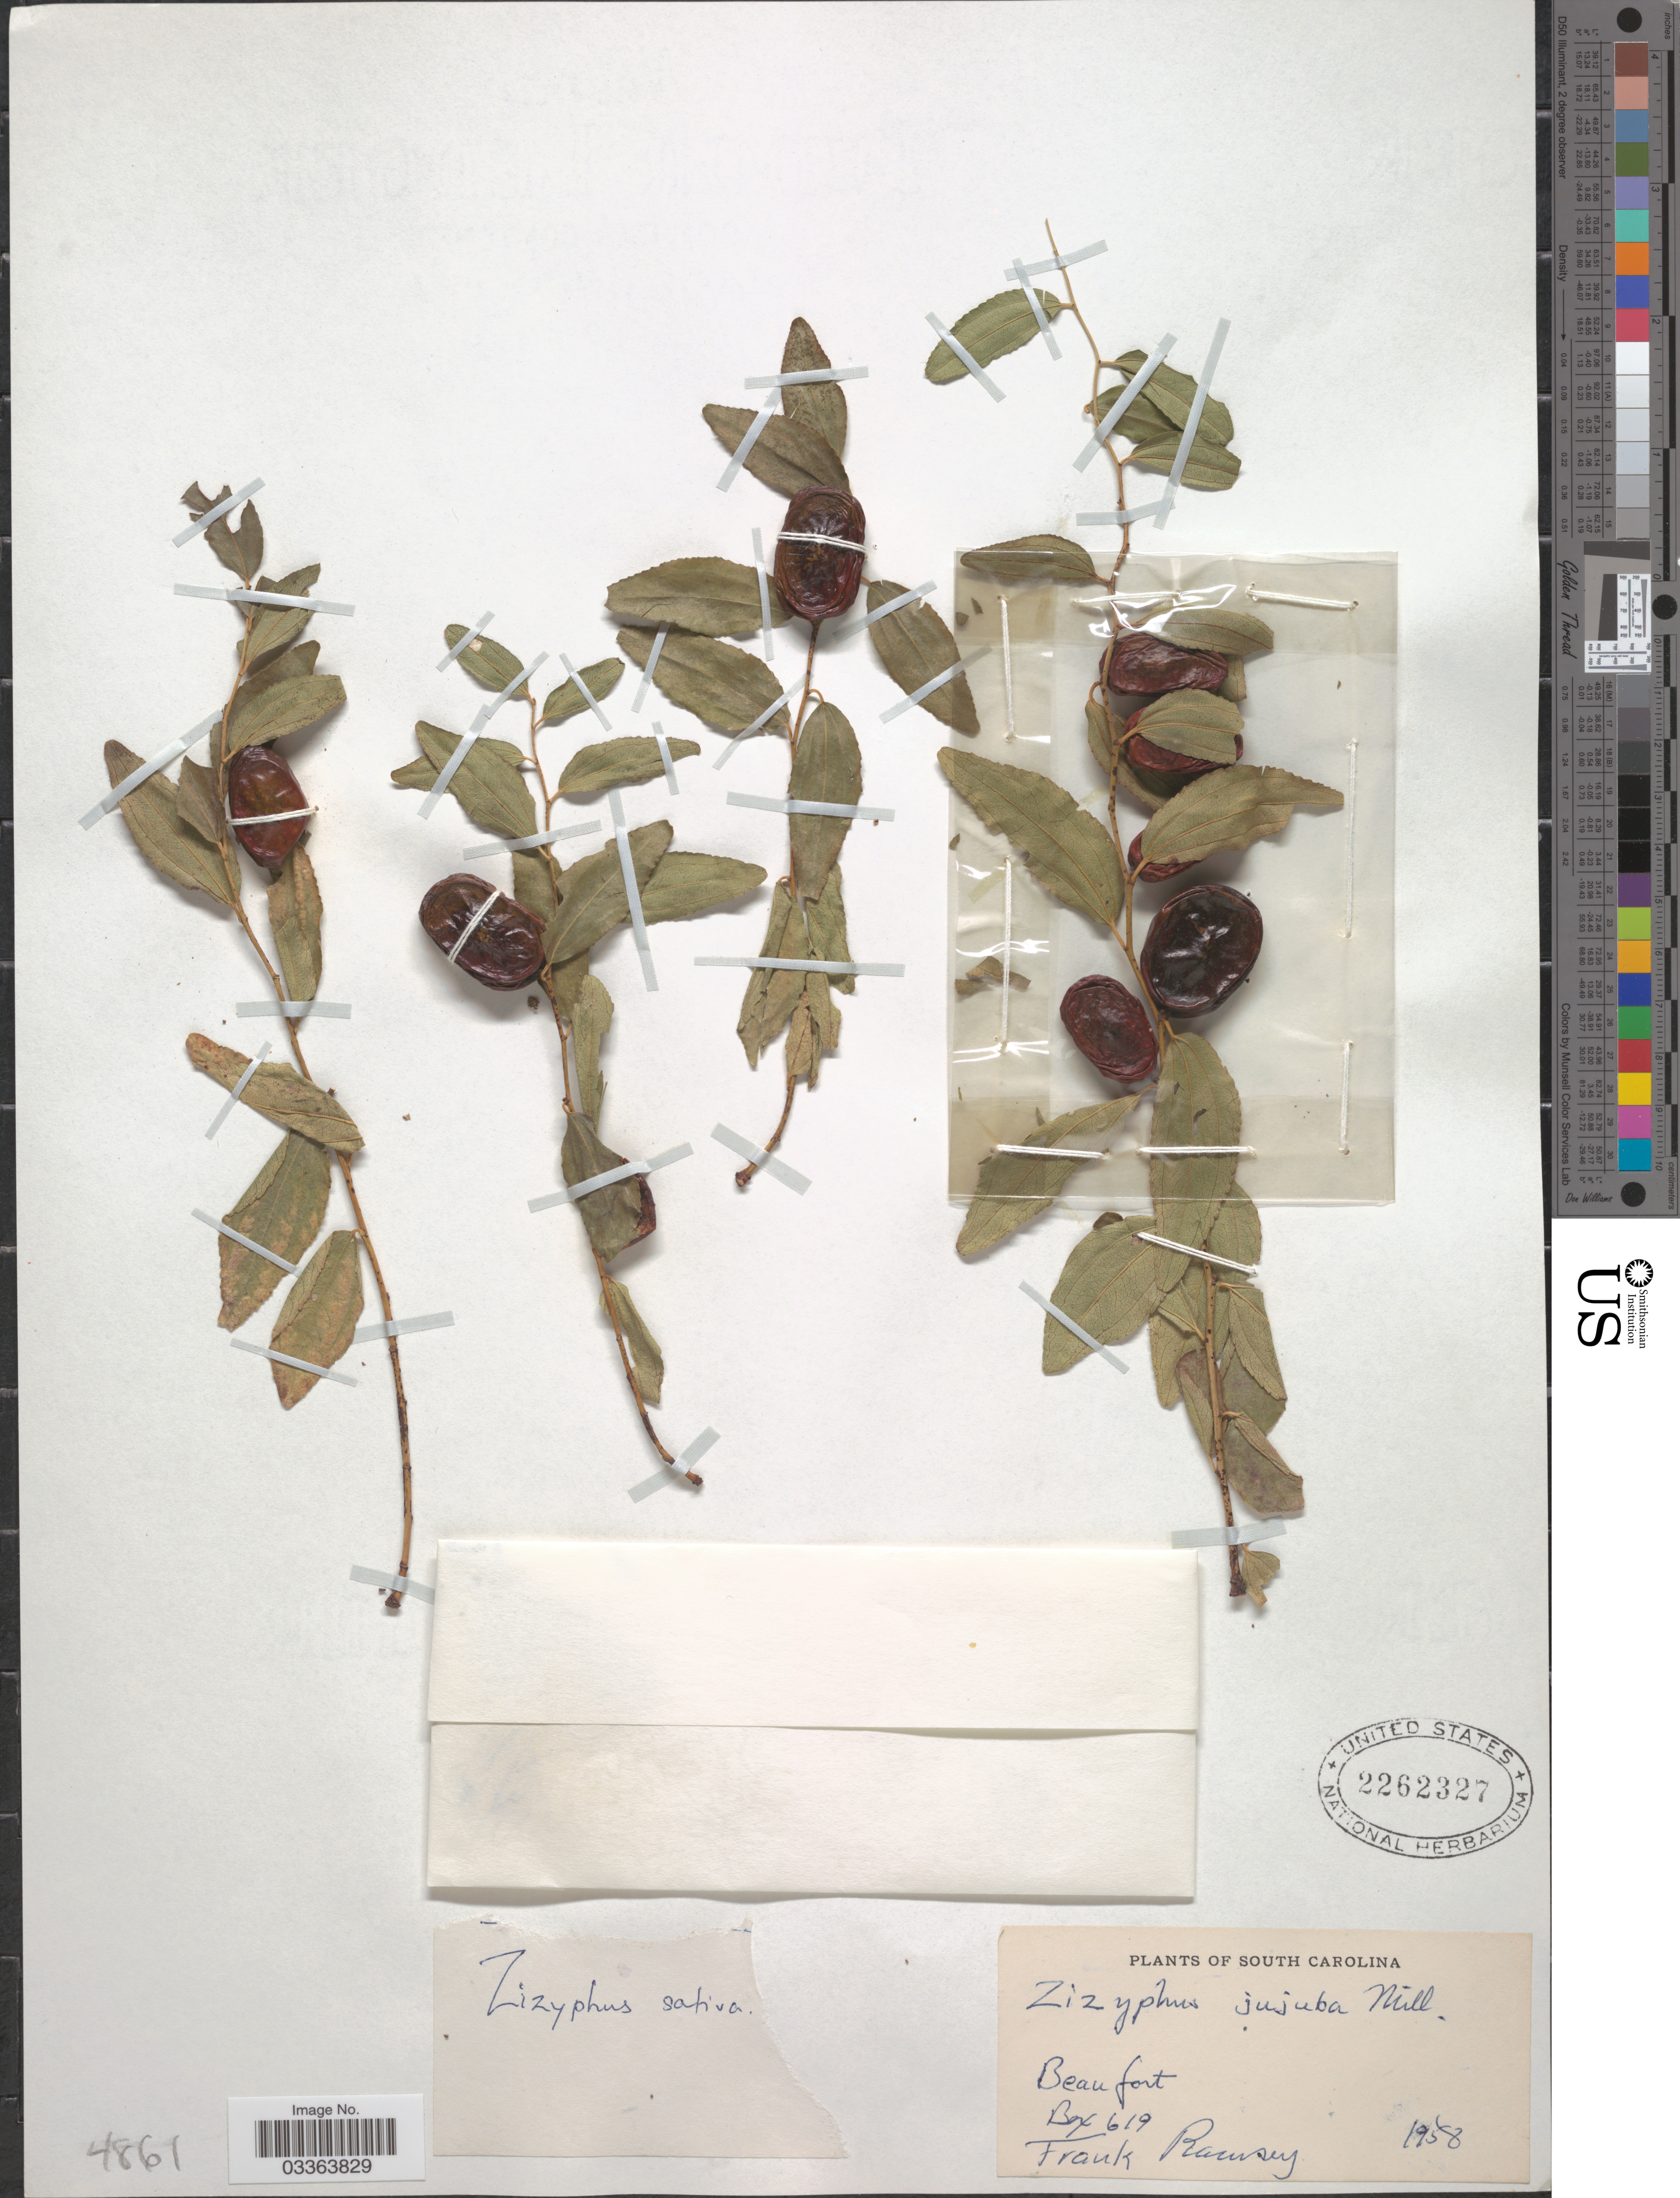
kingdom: Plantae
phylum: Tracheophyta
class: Magnoliopsida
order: Rosales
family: Rhamnaceae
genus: Ziziphus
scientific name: Ziziphus jujuba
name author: Mill.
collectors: F. Ramsey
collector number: Box*619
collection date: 1958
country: United States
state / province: South Carolina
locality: Beaufort.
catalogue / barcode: US 2262327